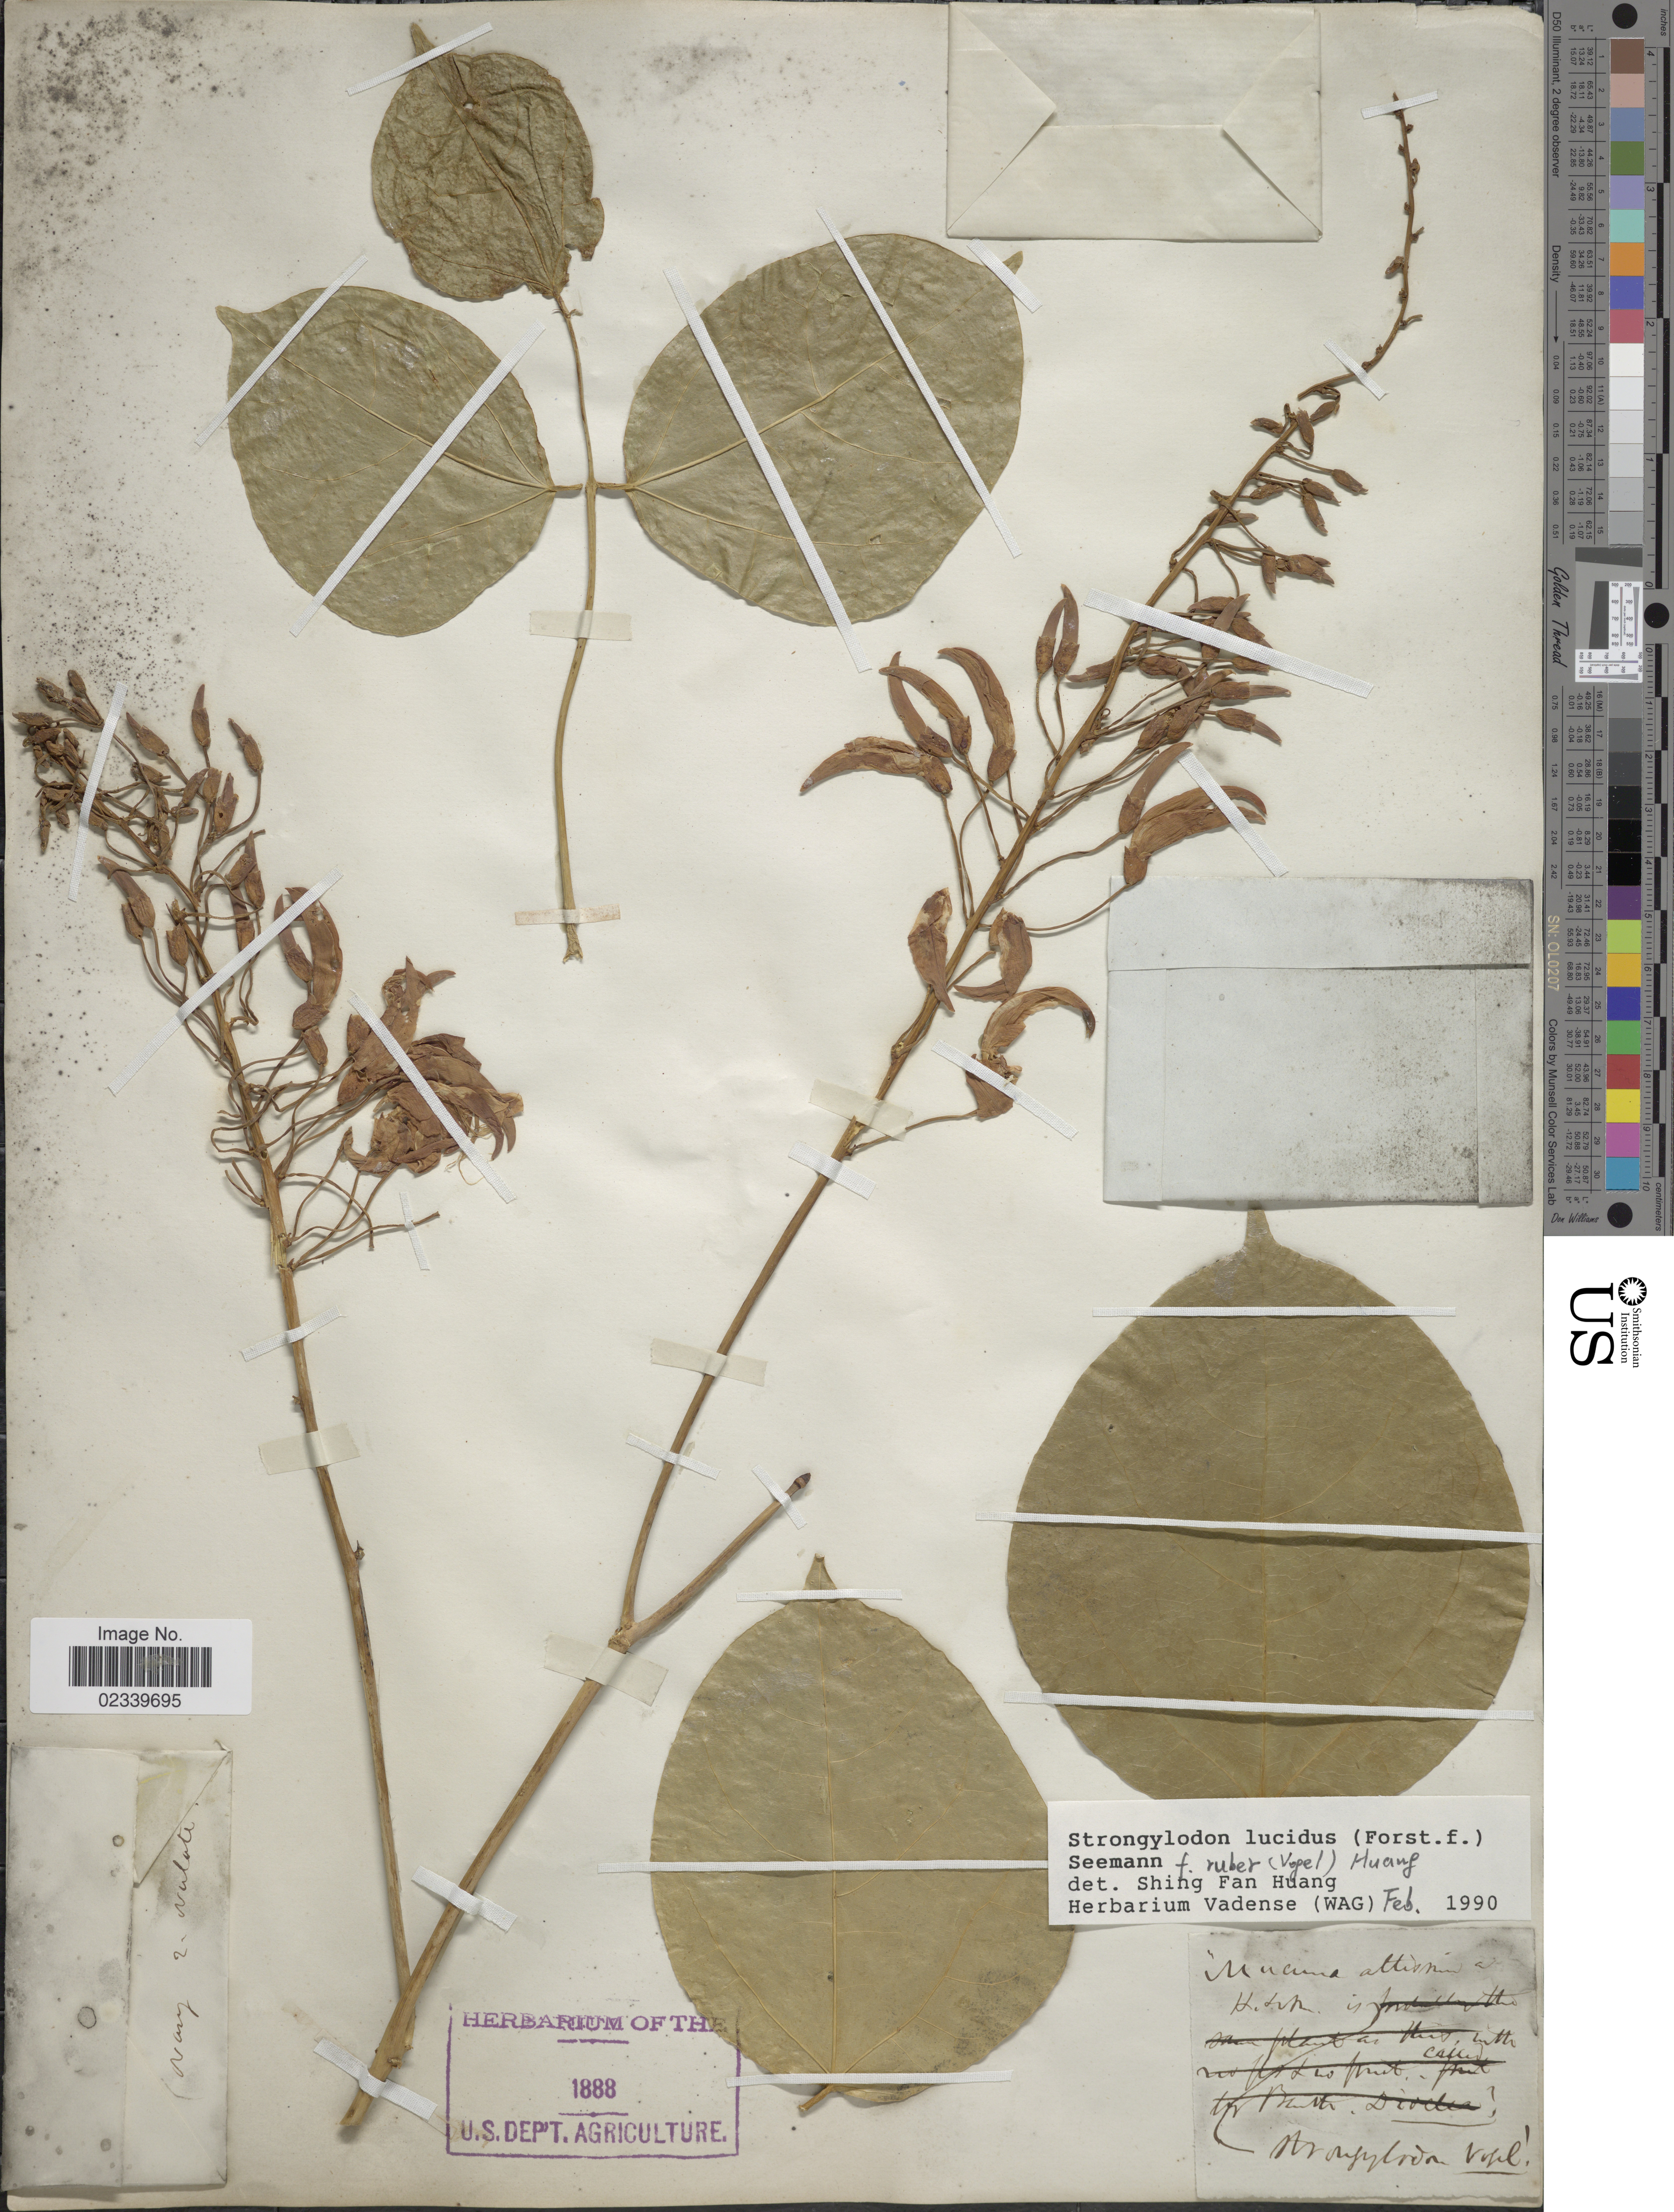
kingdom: Plantae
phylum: Tracheophyta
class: Magnoliopsida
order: Fabales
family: Fabaceae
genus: Strongylodon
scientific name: Strongylodon lucidus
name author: (G. Forst.) Seem.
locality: [illegible text] Mary z. Mulate,[unsure placement]